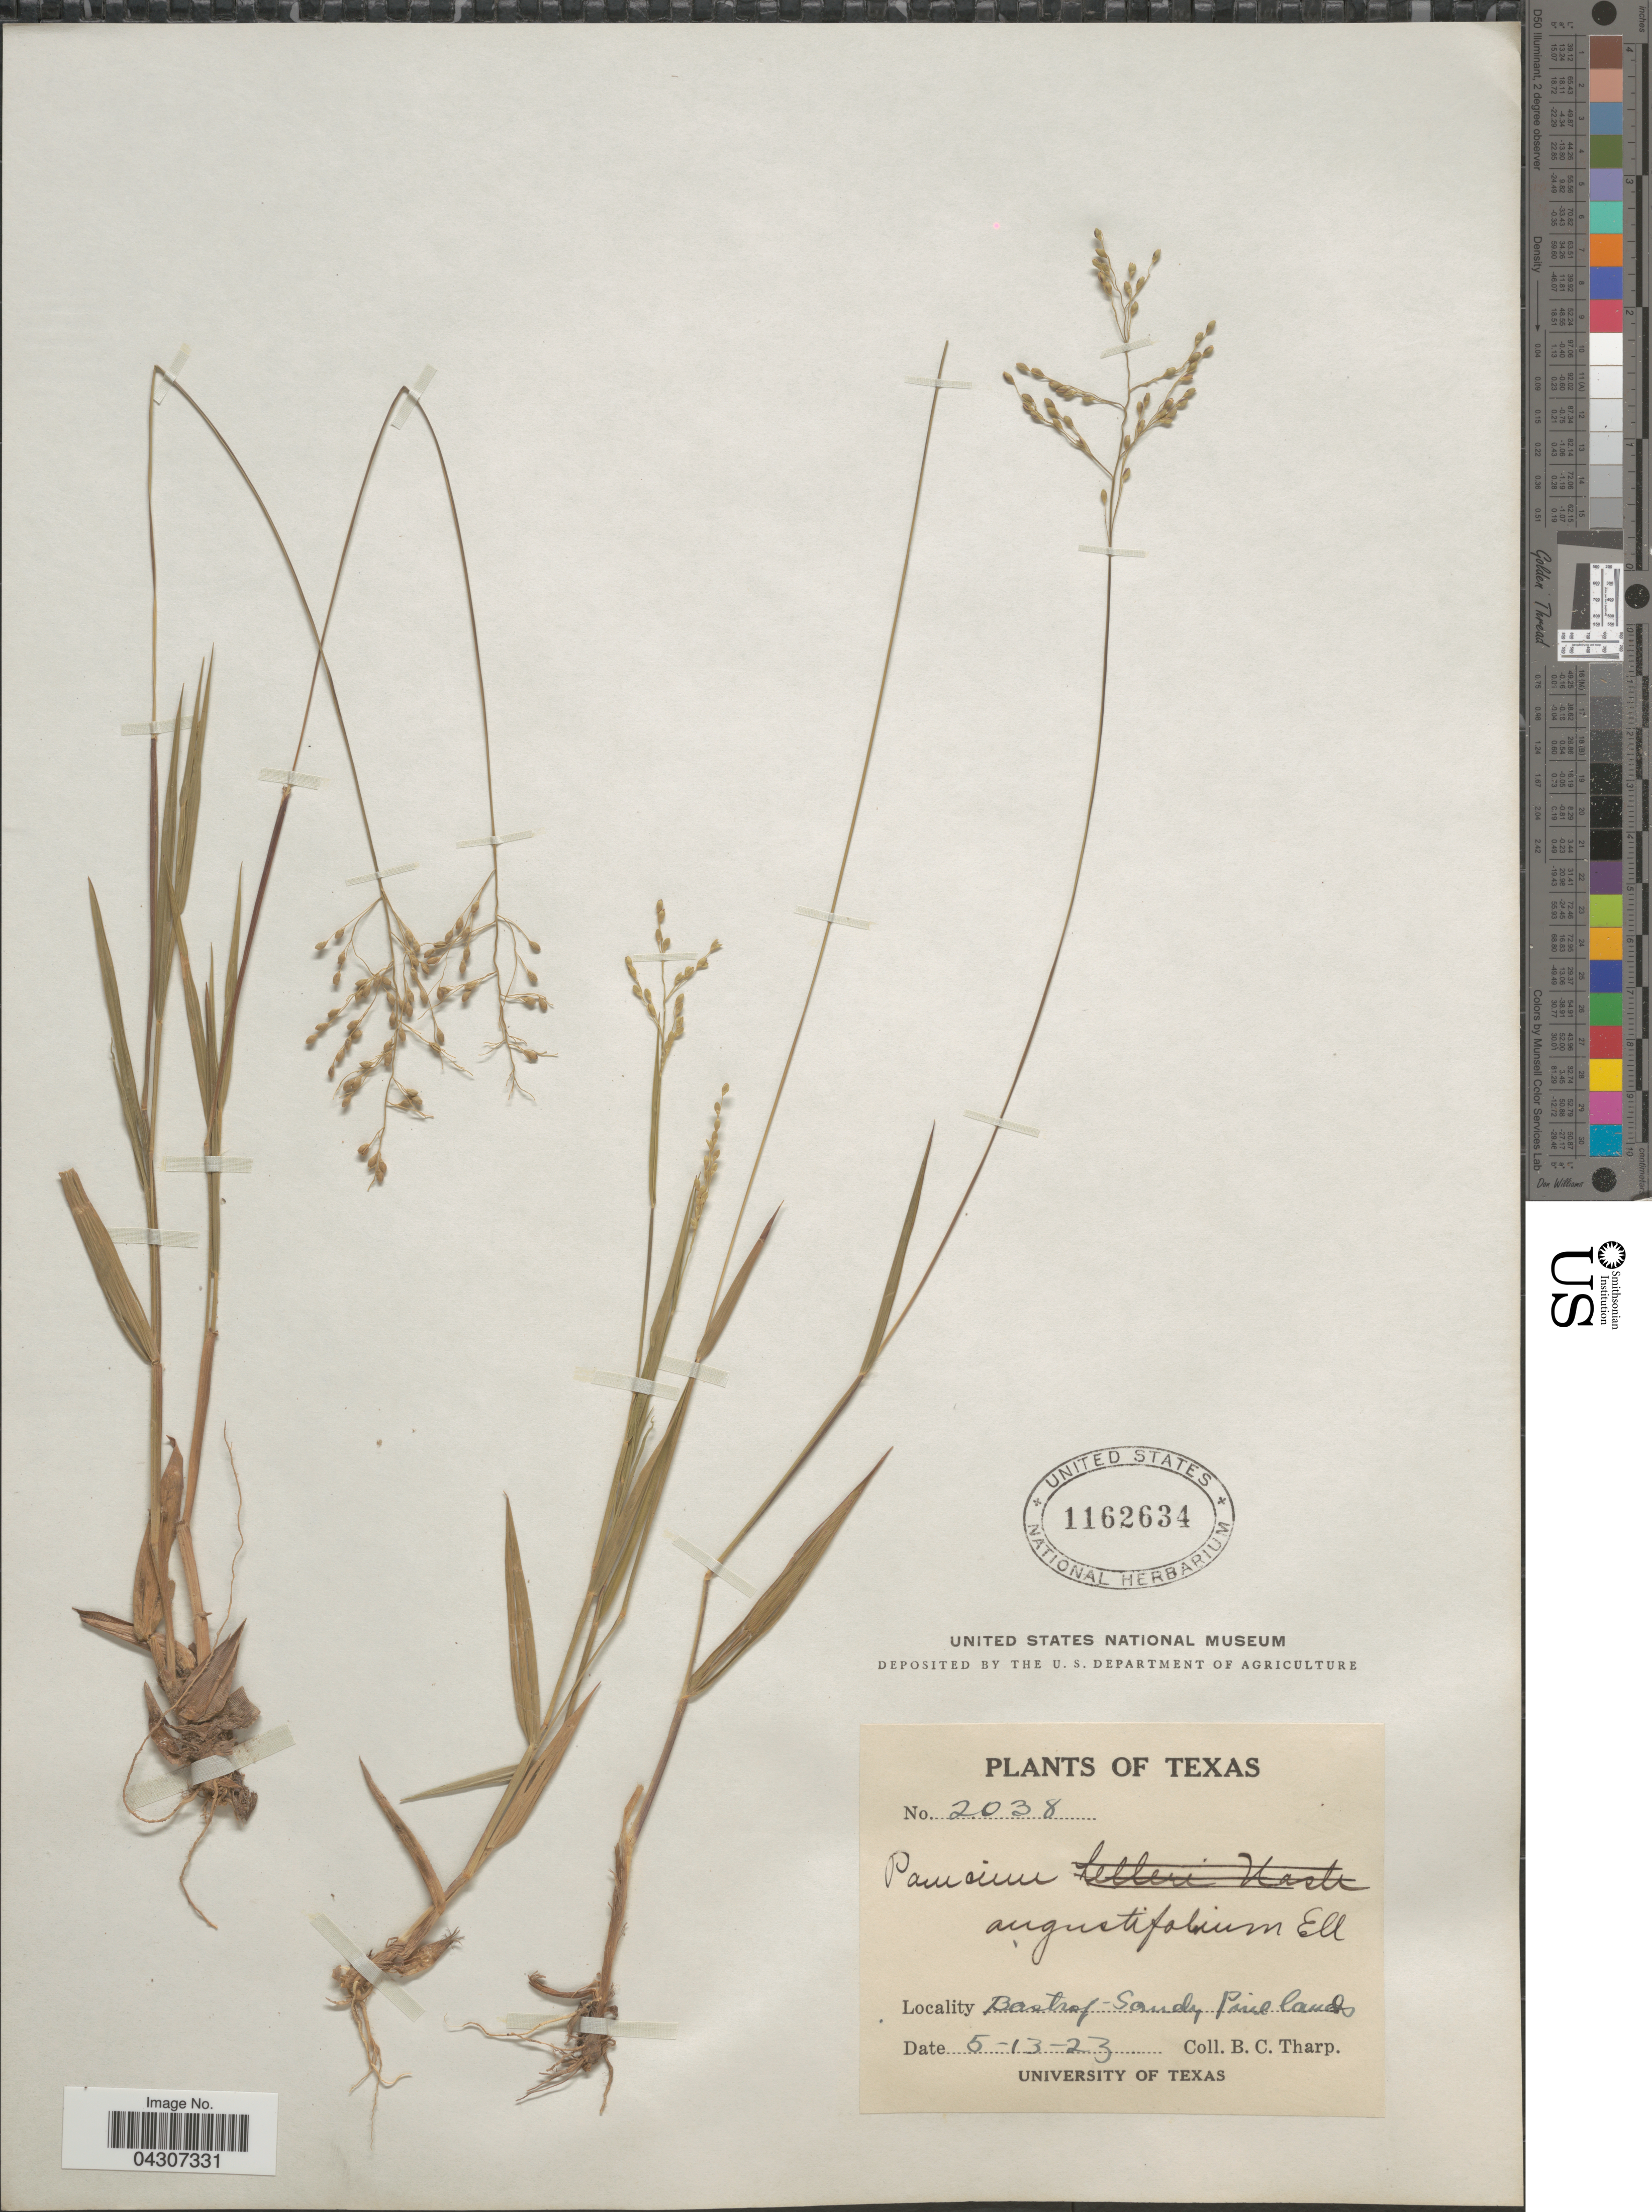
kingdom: Plantae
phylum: Tracheophyta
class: Liliopsida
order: Poales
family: Poaceae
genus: Dichanthelium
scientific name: Dichanthelium aciculare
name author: (Desv. ex Poir.) Gould & C.A. Clark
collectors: B. C. Tharp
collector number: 2038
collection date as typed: Transcribed d/m/y: 13/5/23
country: United States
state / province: Texas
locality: Bastrof - Sandy pine lands.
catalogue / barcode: US 1162634